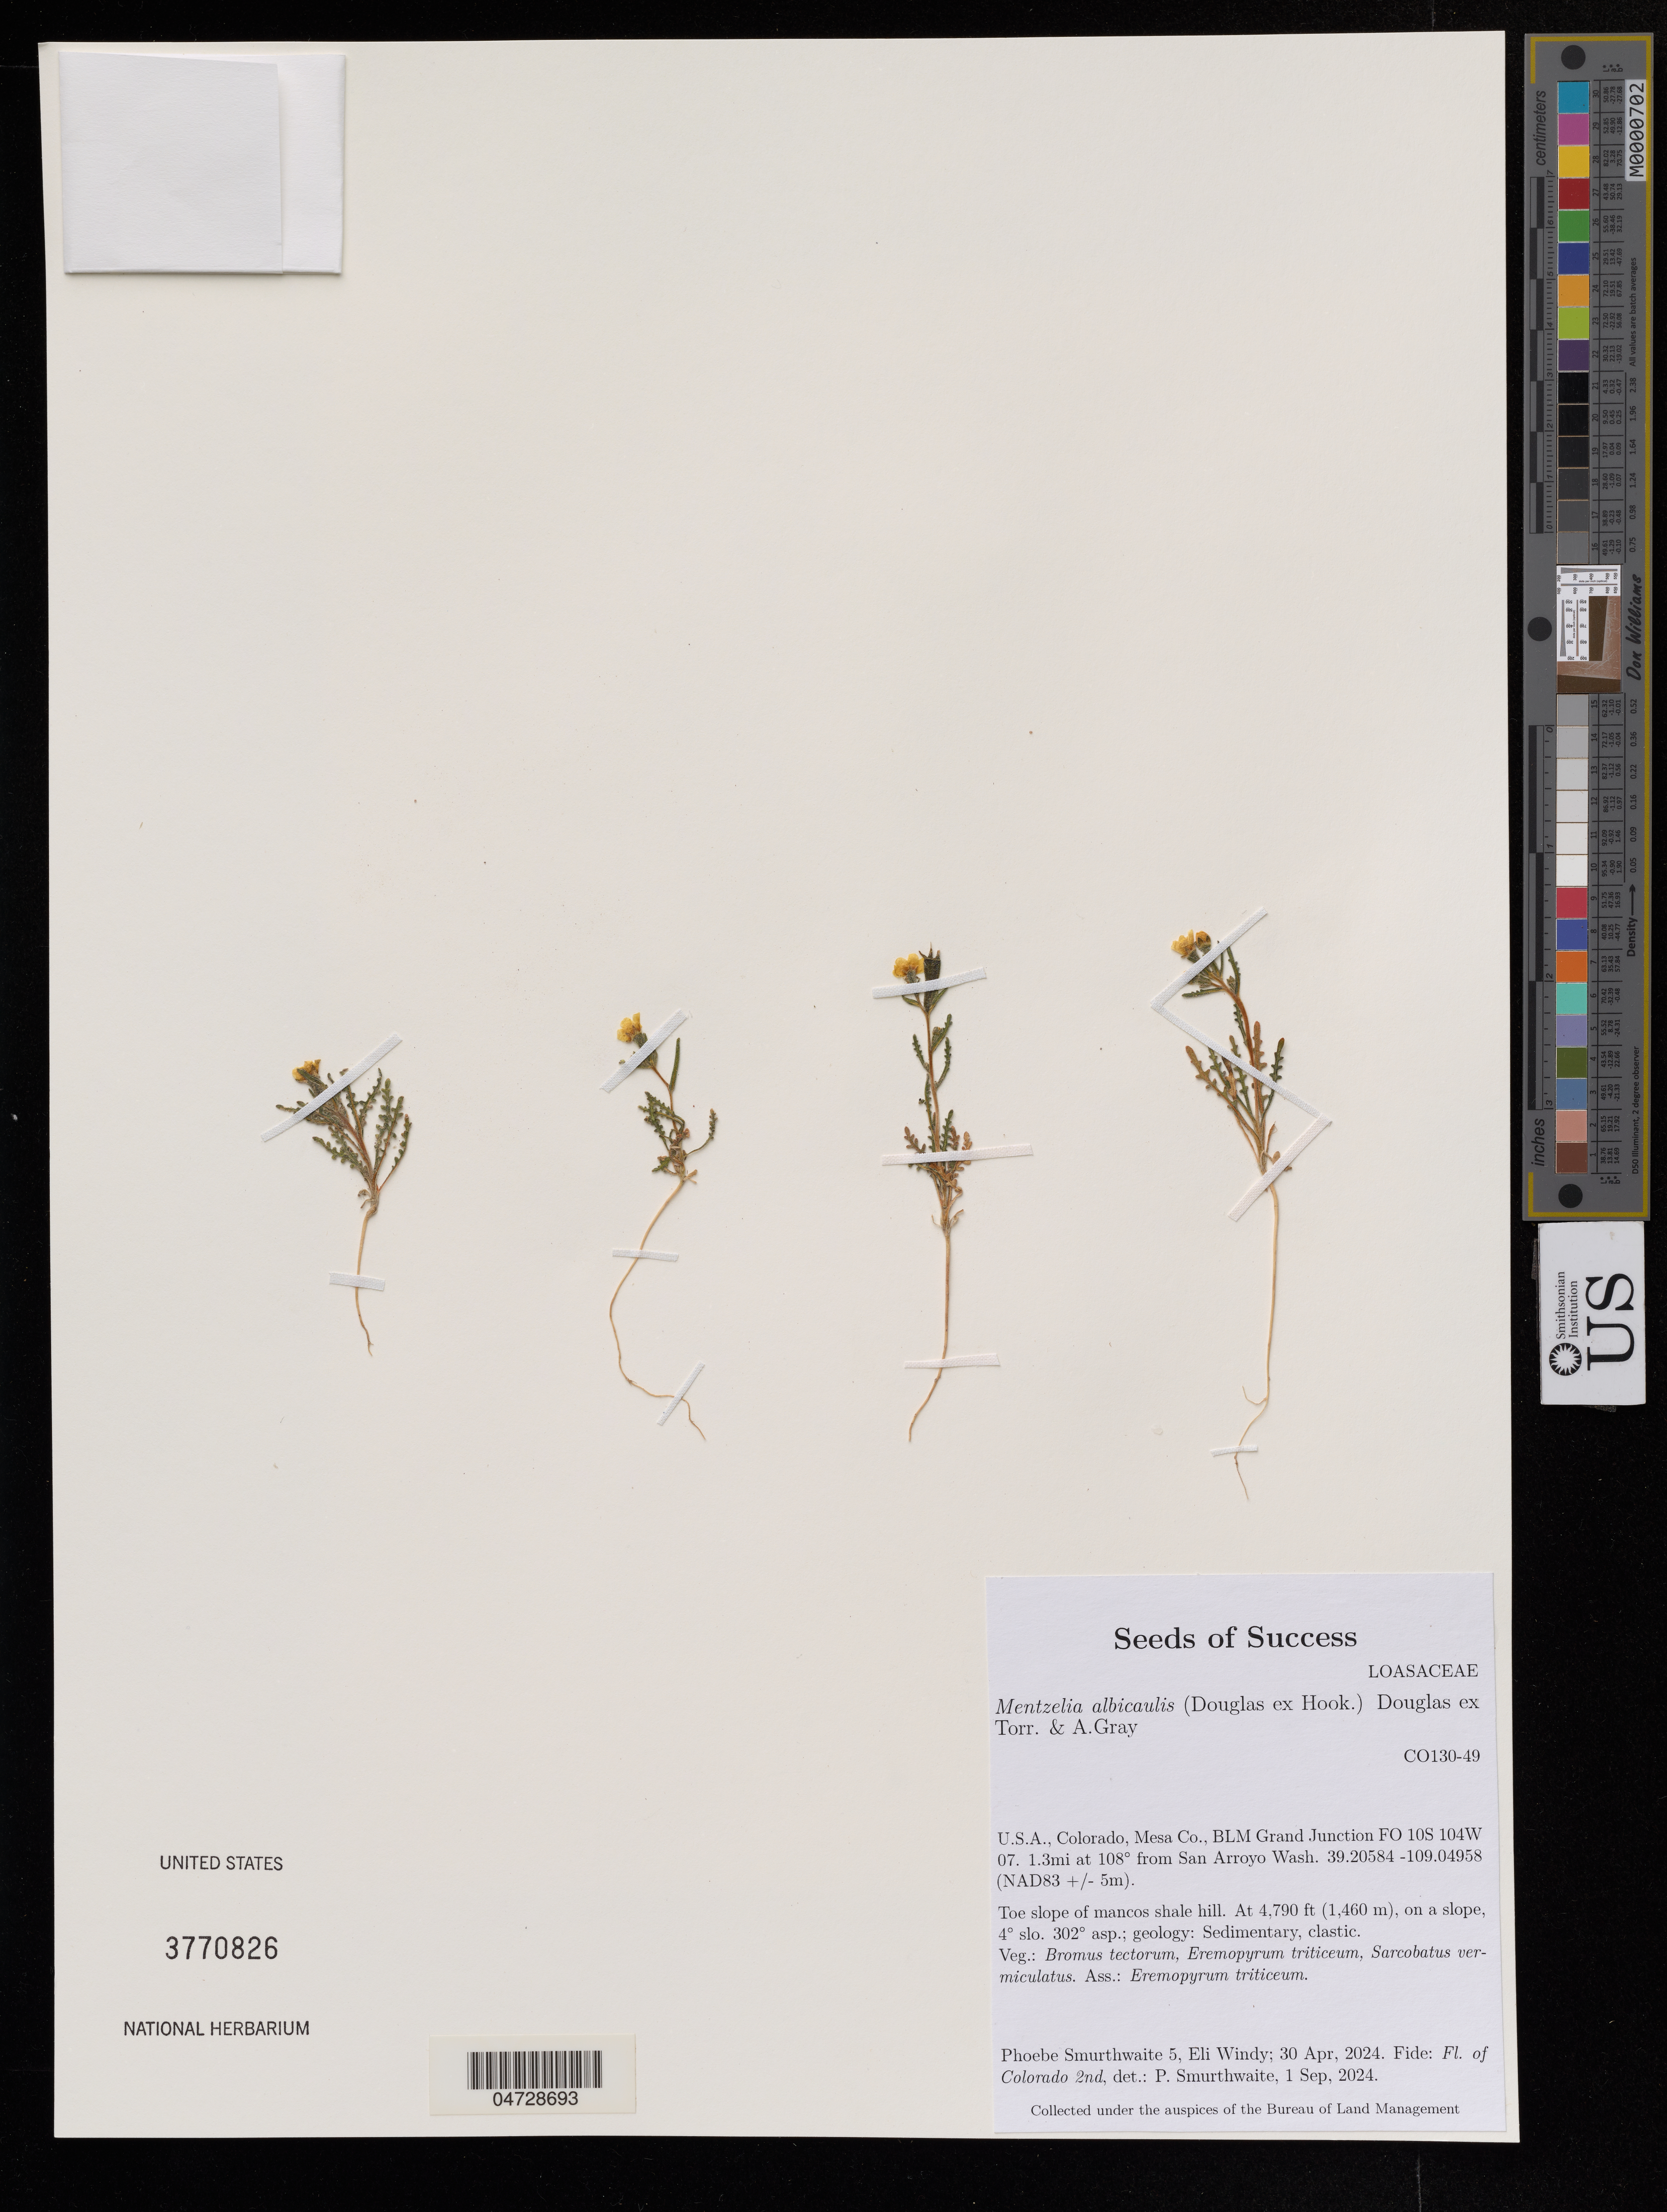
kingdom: Plantae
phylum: Tracheophyta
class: Magnoliopsida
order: Cornales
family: Loasaceae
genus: Mentzelia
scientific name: Mentzelia albicaulis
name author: (Douglas ex Hook.) Douglas ex Torr. & A. Gray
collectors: P. Smurthwaite & E. Windy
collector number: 5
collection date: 2024-04-30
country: United States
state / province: Colorado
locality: Mesa Co., BLM Grand Junction FO 10S 104W 07. 1.3mi at 108° from San Arroyo Wash.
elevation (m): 1460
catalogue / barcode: US 3770826